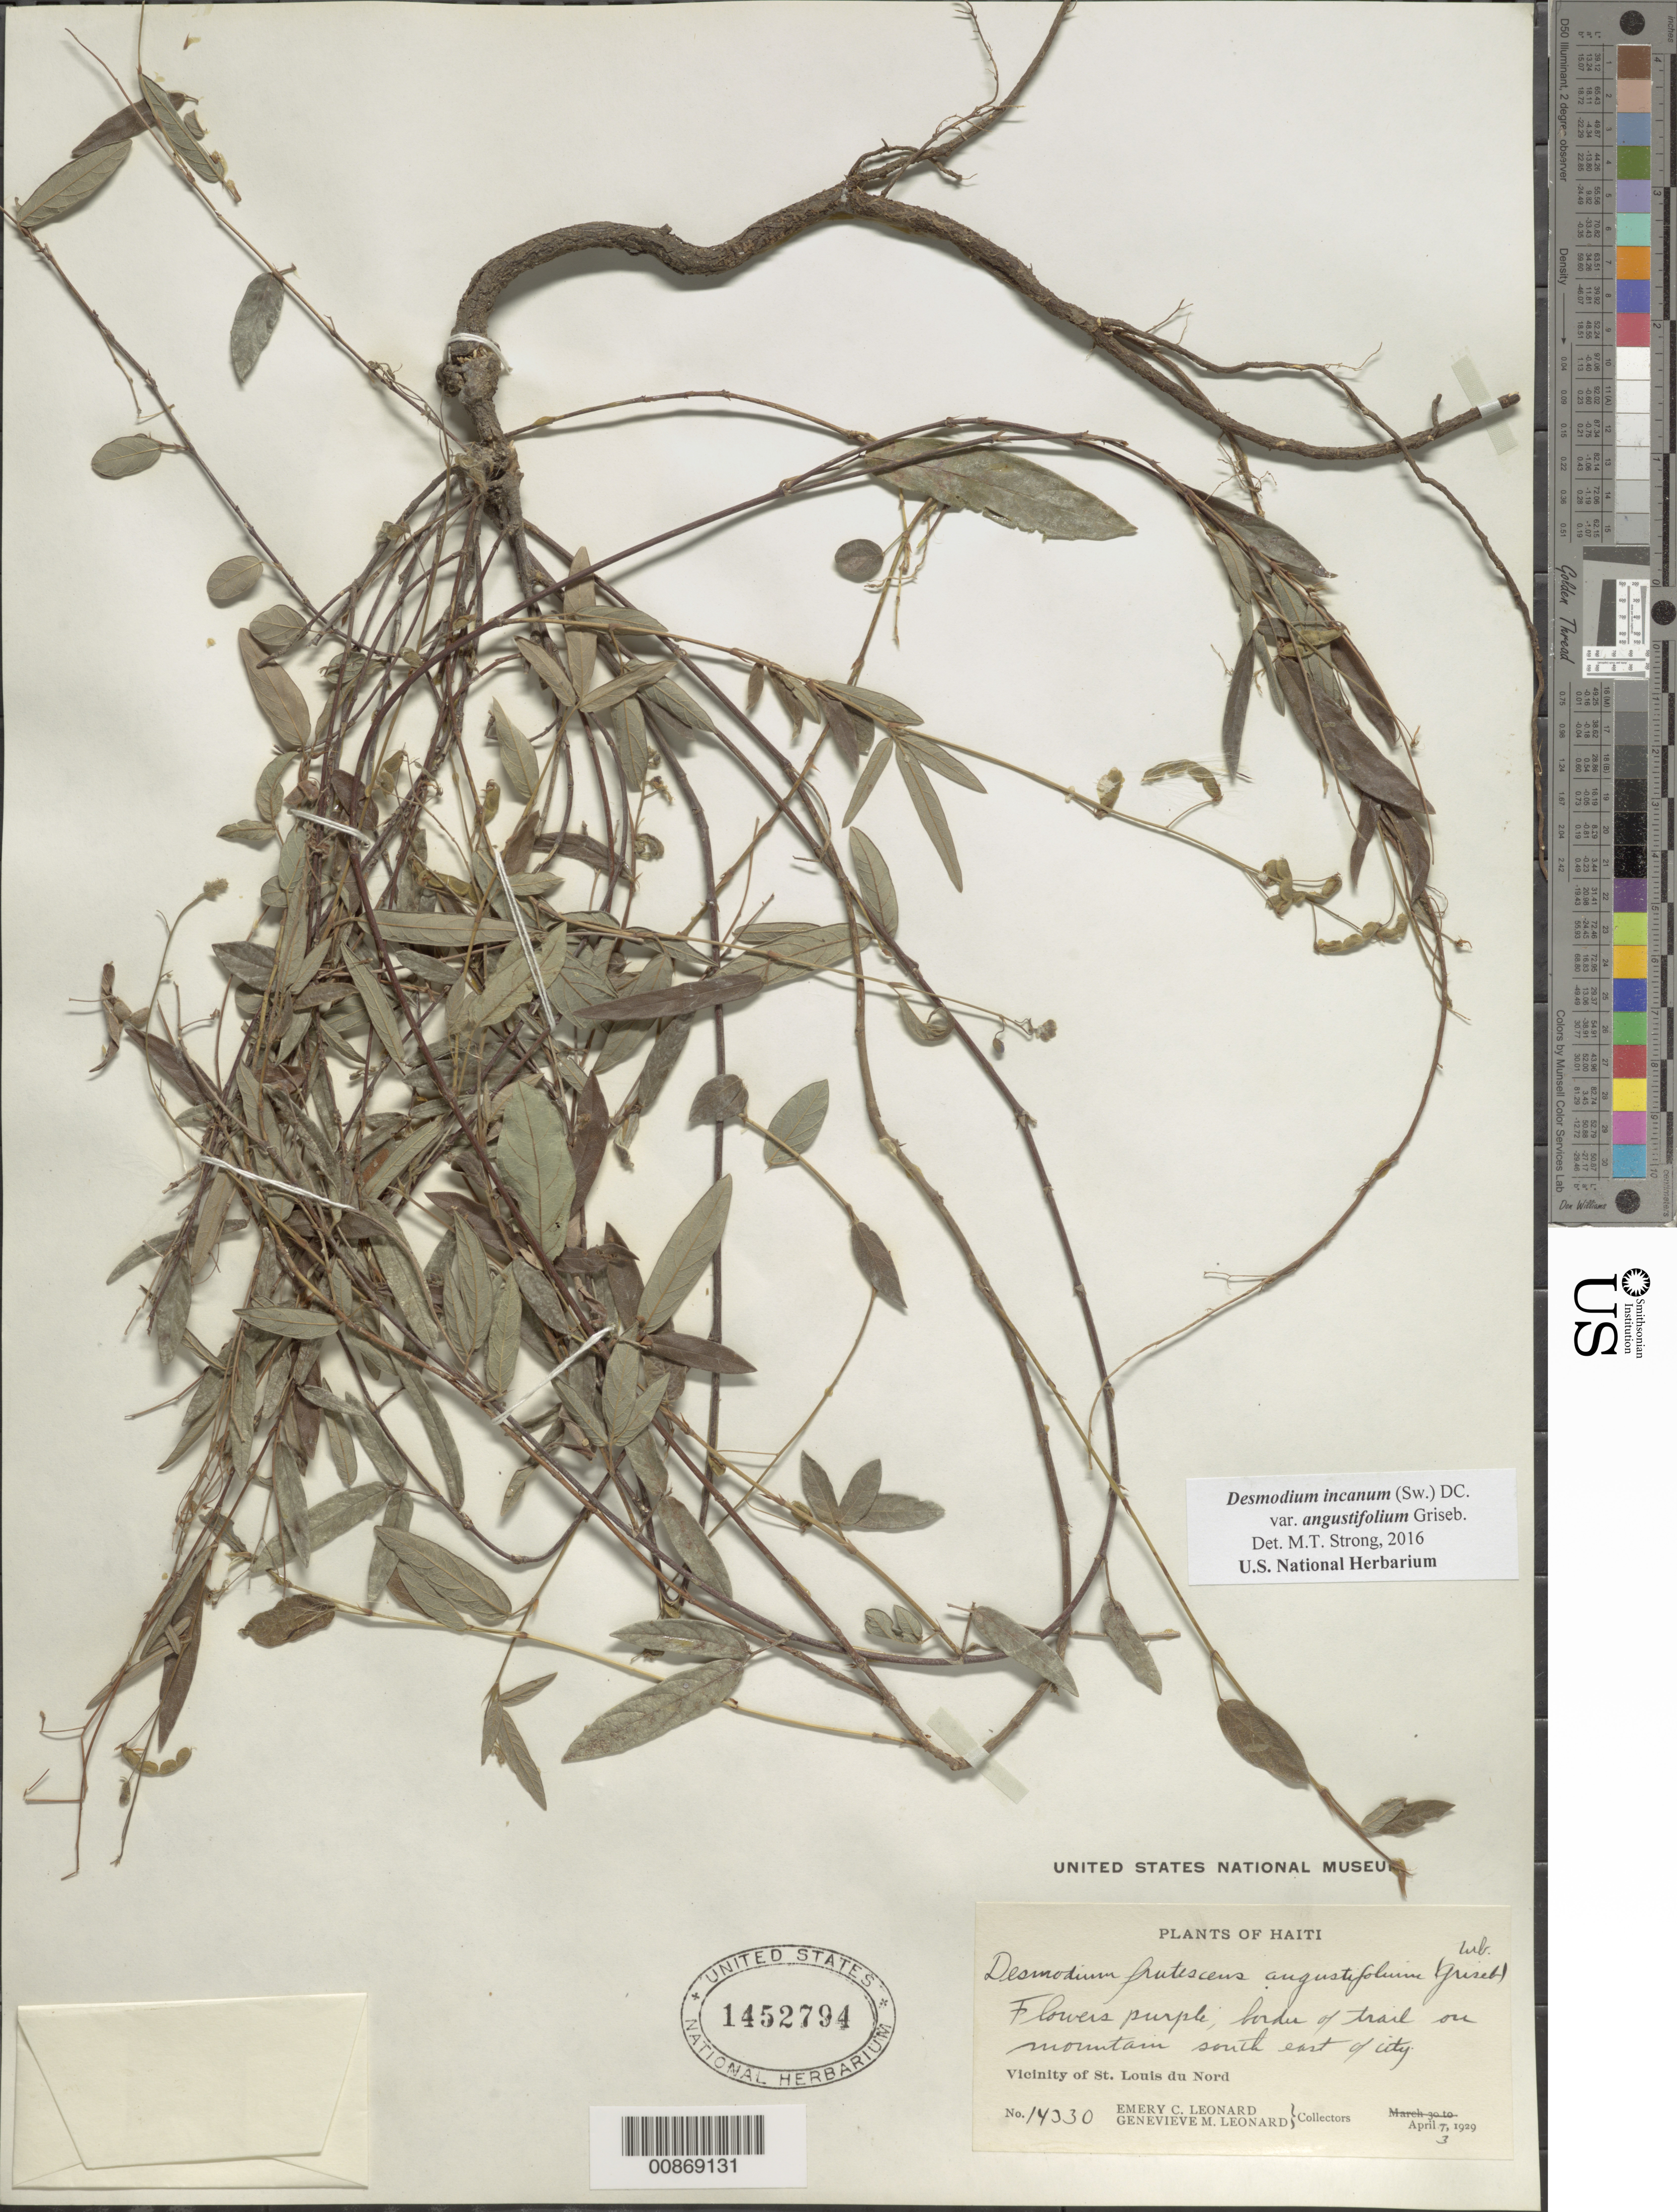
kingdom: Plantae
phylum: Tracheophyta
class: Magnoliopsida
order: Fabales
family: Fabaceae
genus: Desmodium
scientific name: Desmodium incanum var. angustifolium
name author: (Kunth) Griseb.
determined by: Strong, Mark T., (BOT), Smithsonian Institution - National Museum of Natural History (UNITED STATES)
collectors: E. C. Leonard & G. M. Leonard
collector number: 14330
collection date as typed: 03 Apr 1929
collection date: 1929-04-03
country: Haiti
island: Hispaniola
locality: Vicinity of St. Louis du Nord. Mountain southeast of city.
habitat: Border of trail on mountain.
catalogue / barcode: US 1452794